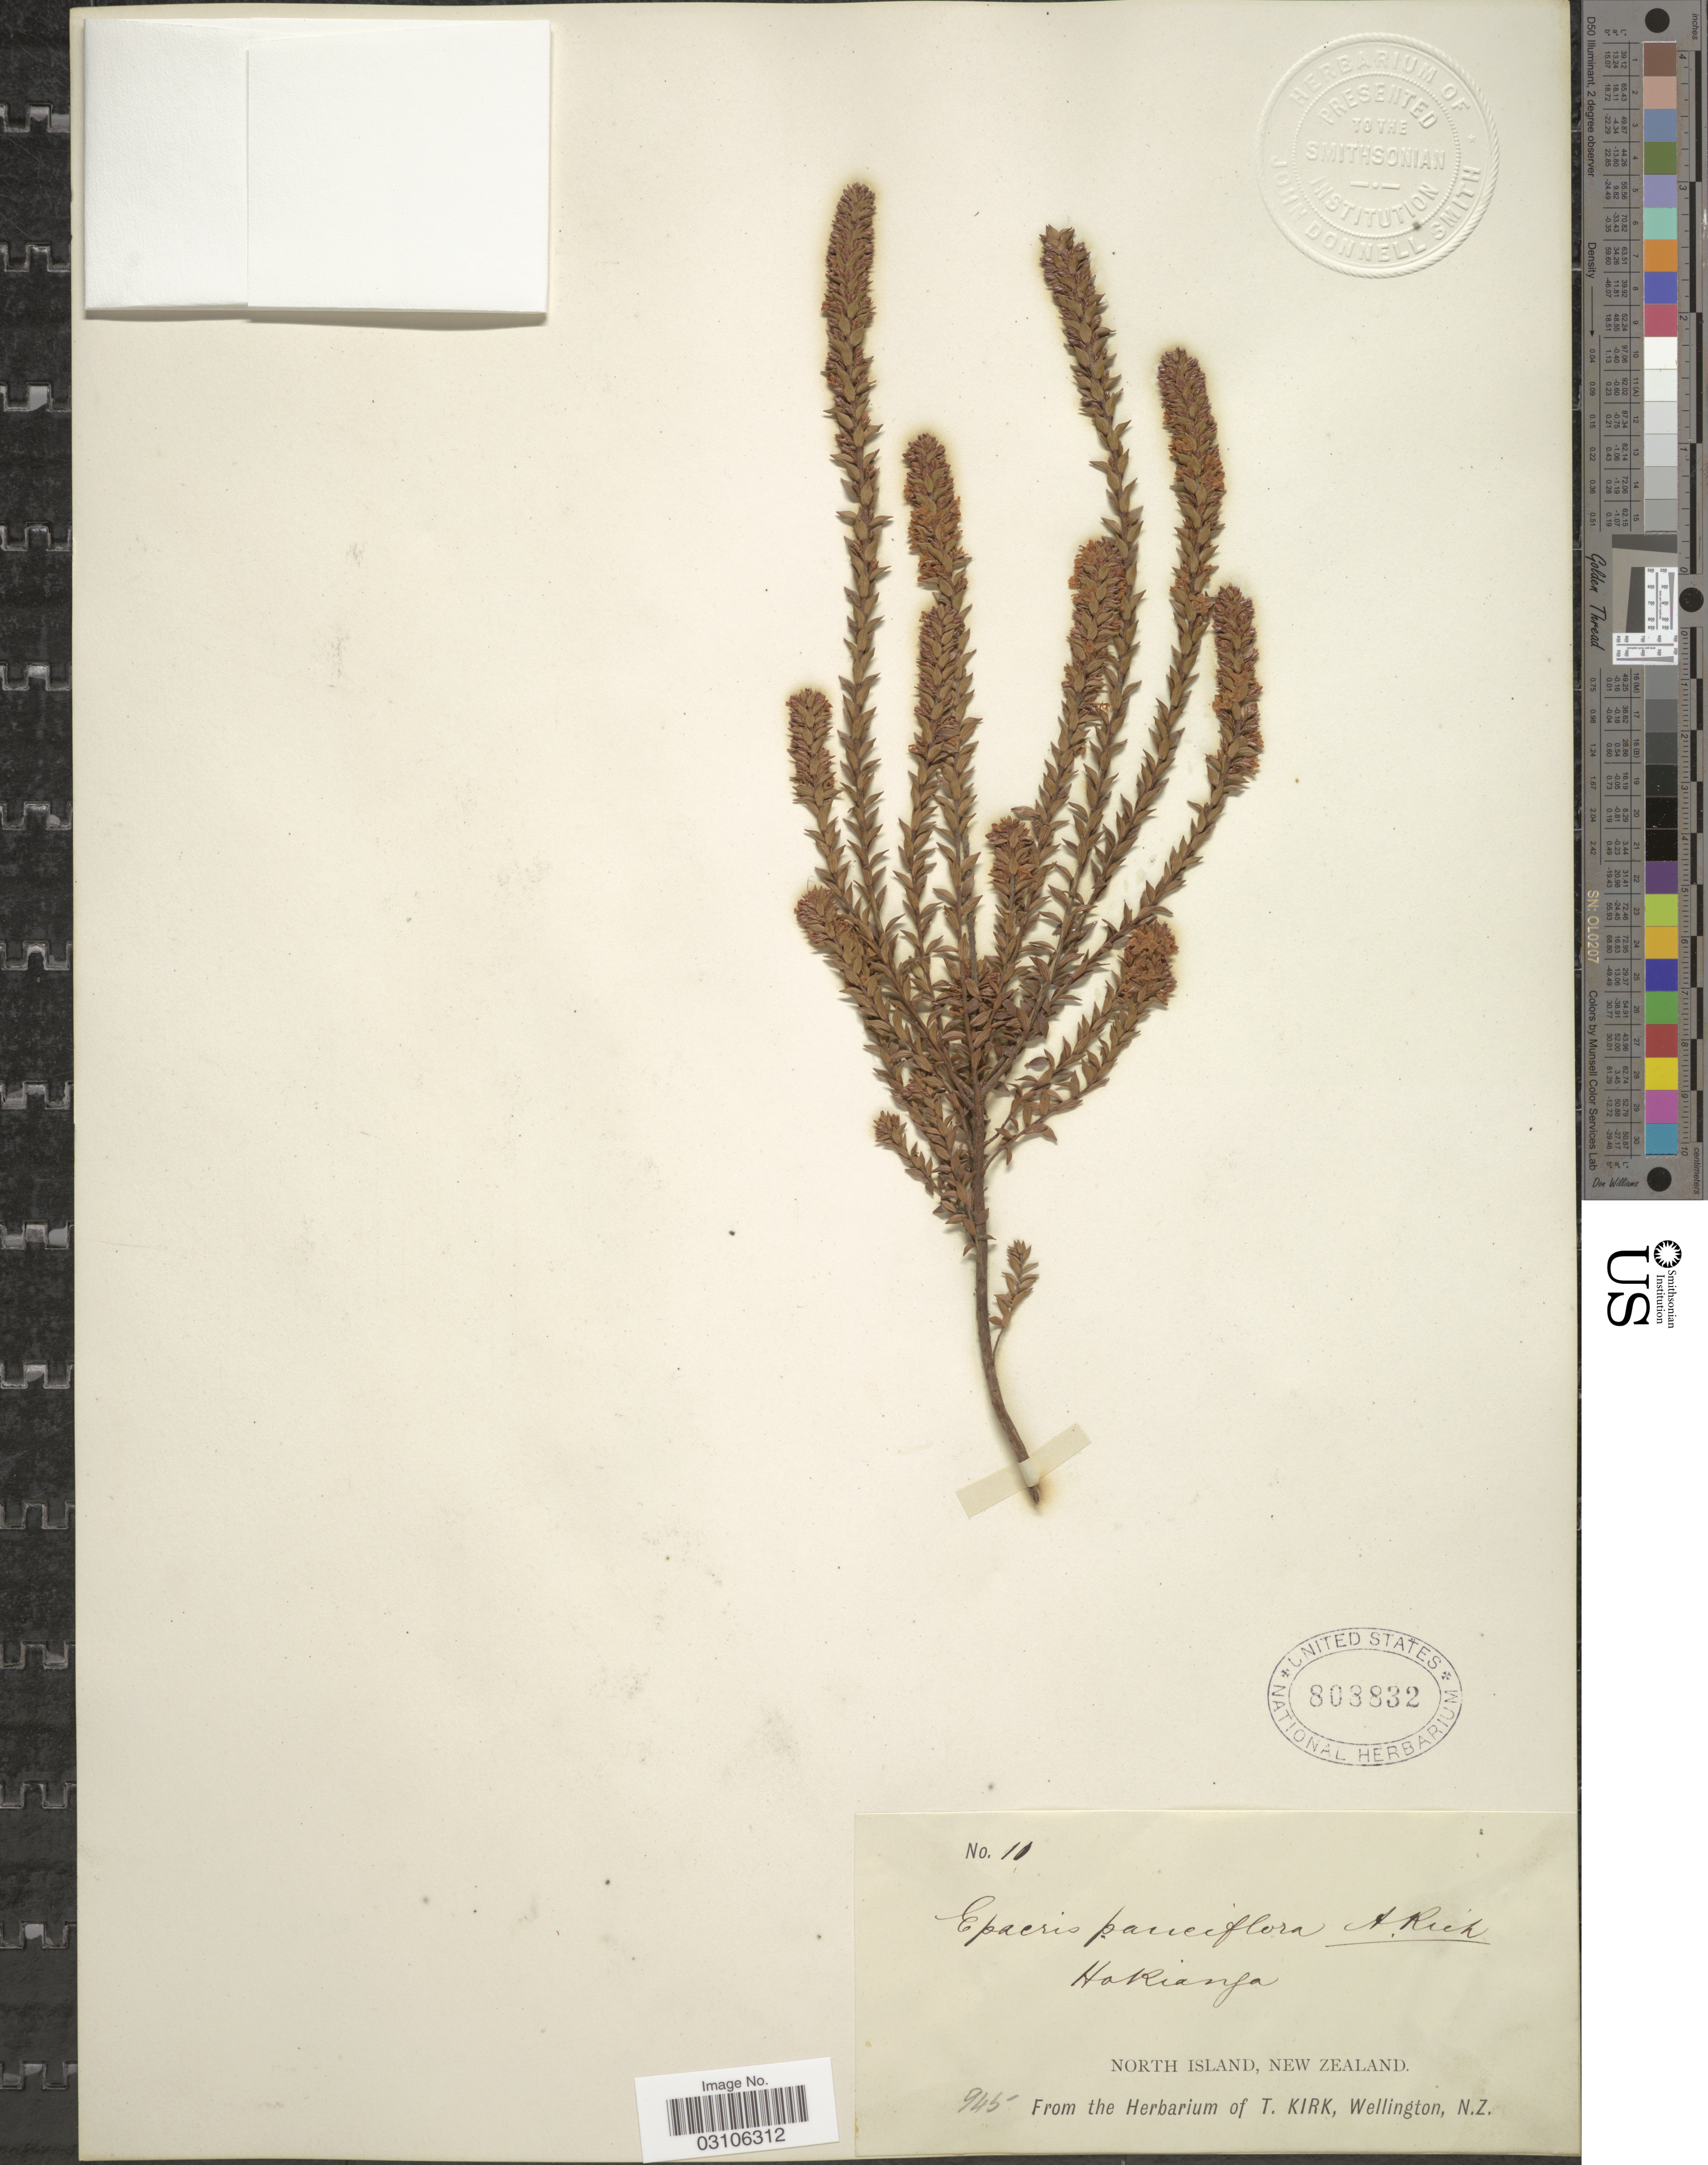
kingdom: Plantae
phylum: Tracheophyta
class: Magnoliopsida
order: Ericales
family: Ericaceae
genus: Epacris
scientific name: Epacris pauciflora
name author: A. Rich.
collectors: ex herb. T. Kirk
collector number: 10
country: New Zealand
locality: North Island, Hokianga.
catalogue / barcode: US 803832